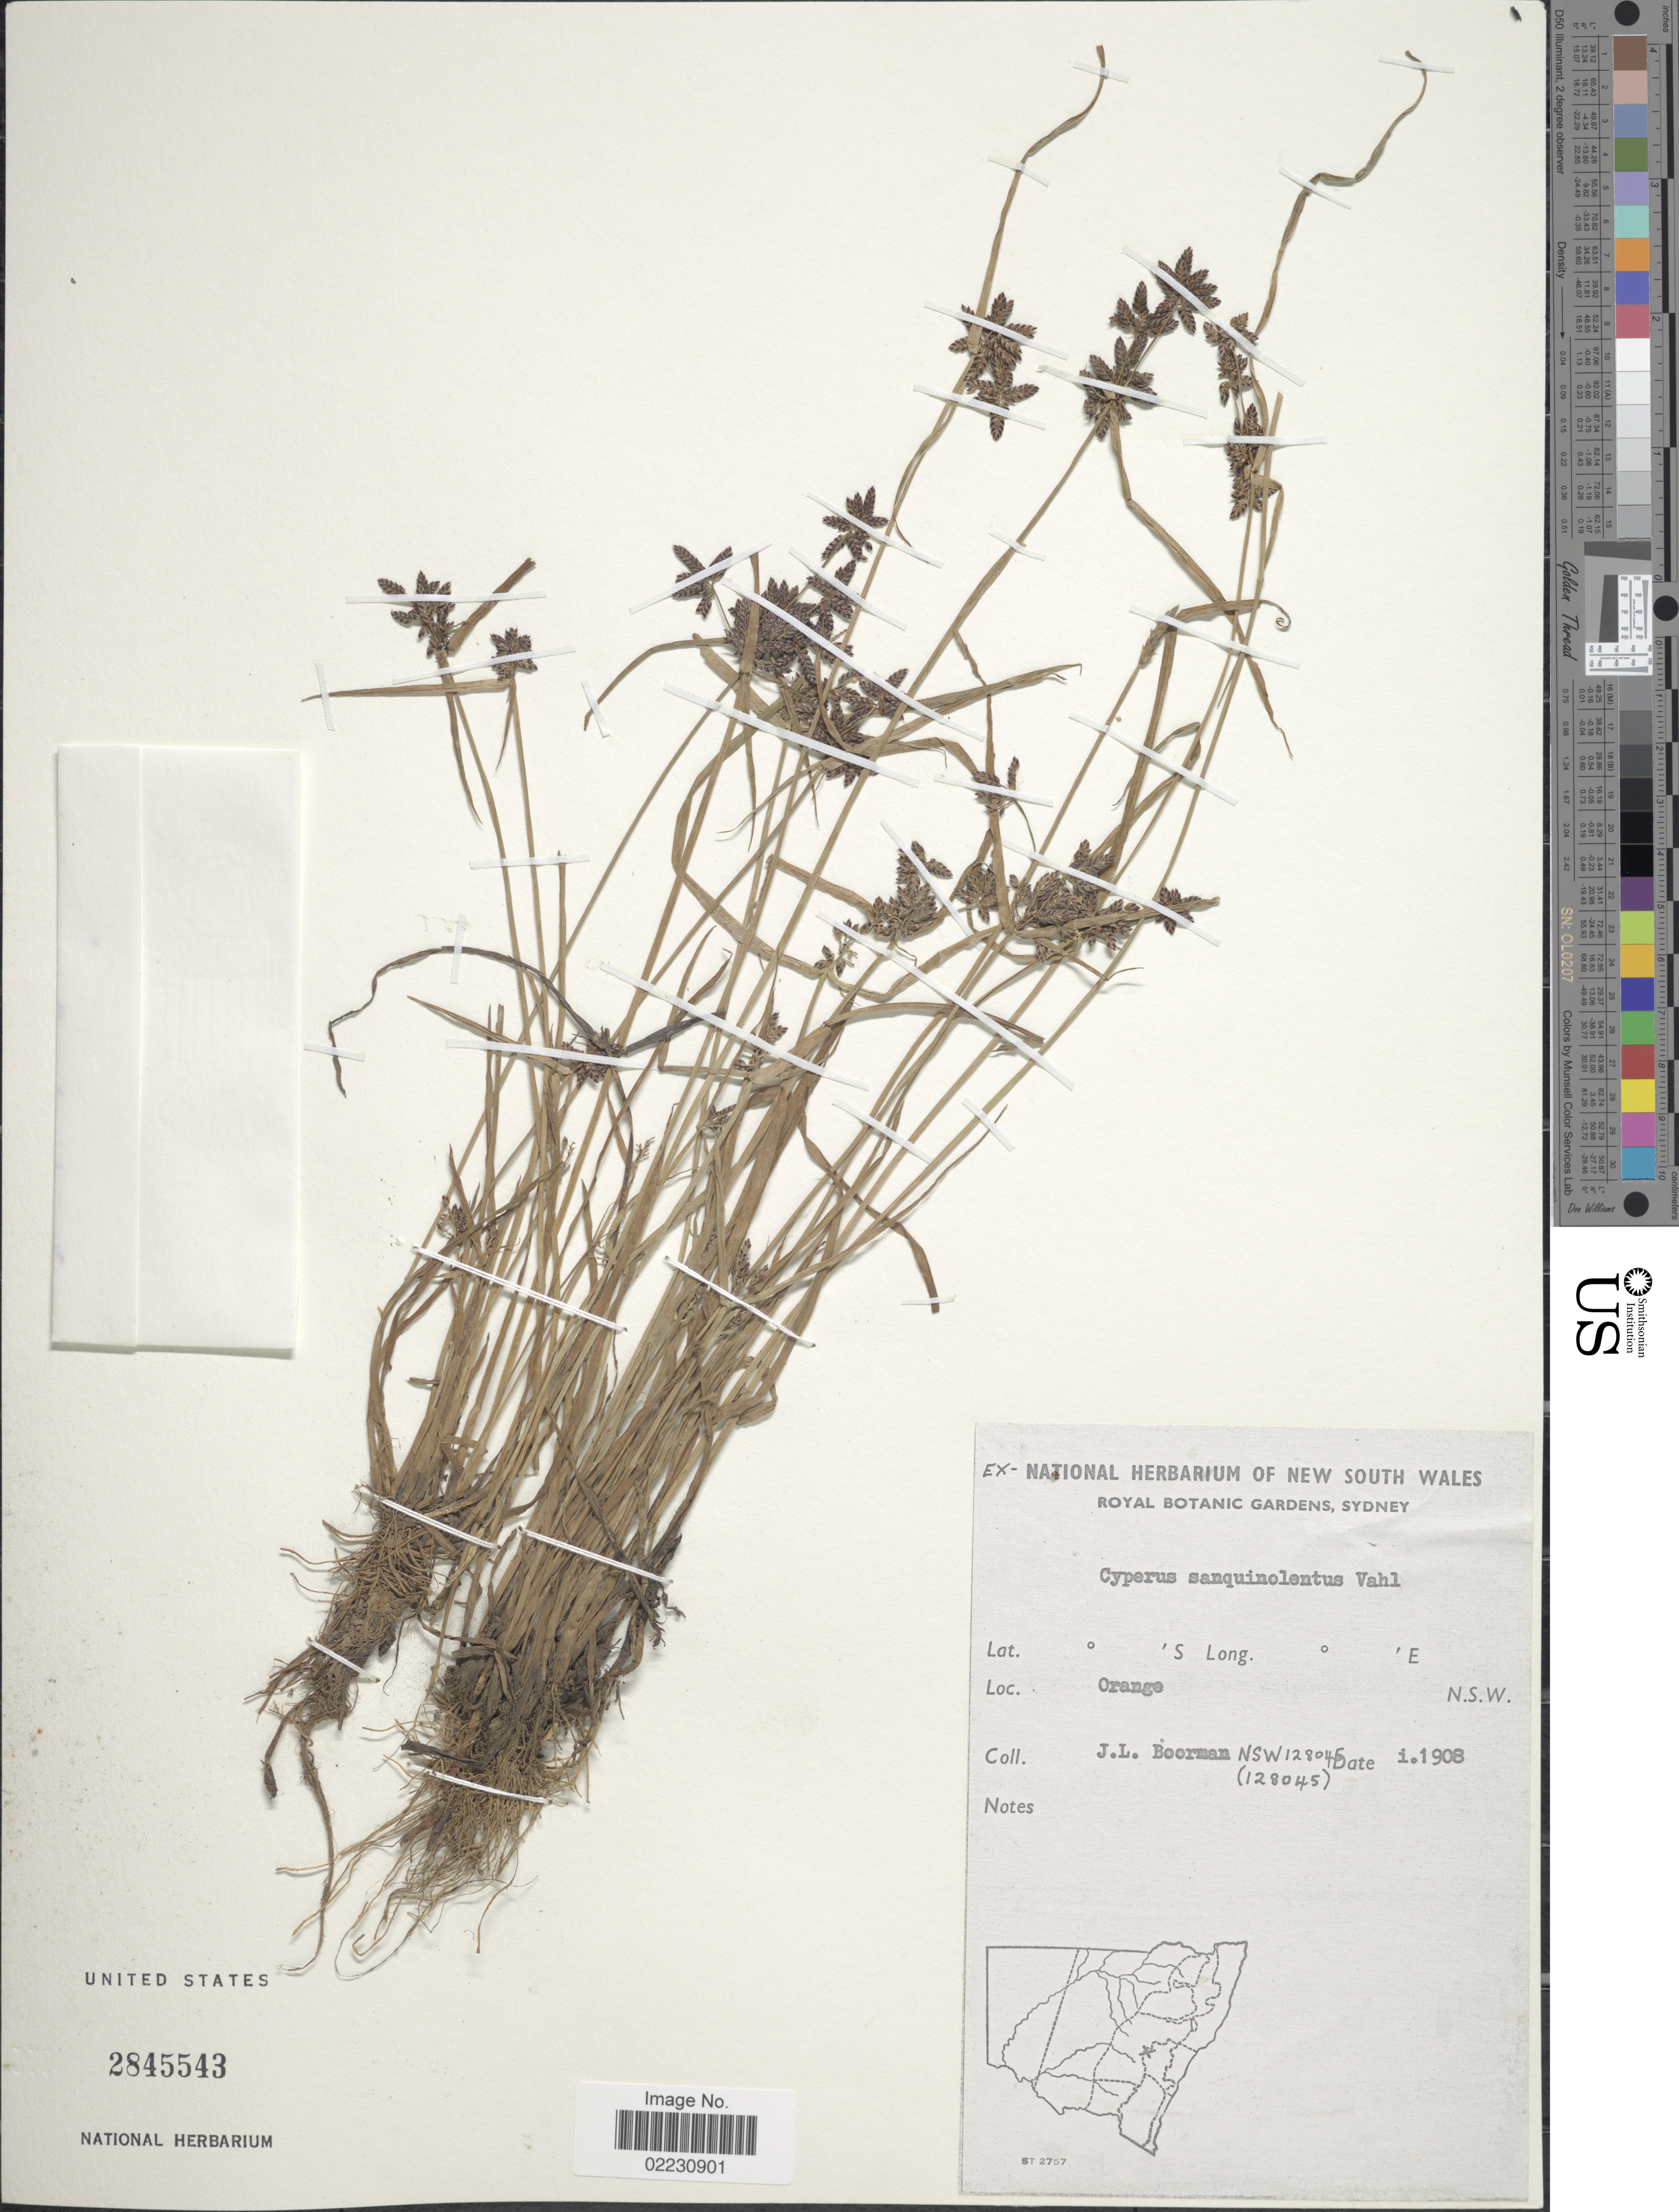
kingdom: Plantae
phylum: Tracheophyta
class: Liliopsida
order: Poales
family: Cyperaceae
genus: Cyperus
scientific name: Cyperus sanguinolentus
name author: Vahl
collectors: J. Boorman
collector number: NSW128045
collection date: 1908-01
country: Australia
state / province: New South Wales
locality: Orange, N.S.W.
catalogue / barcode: US 2845543